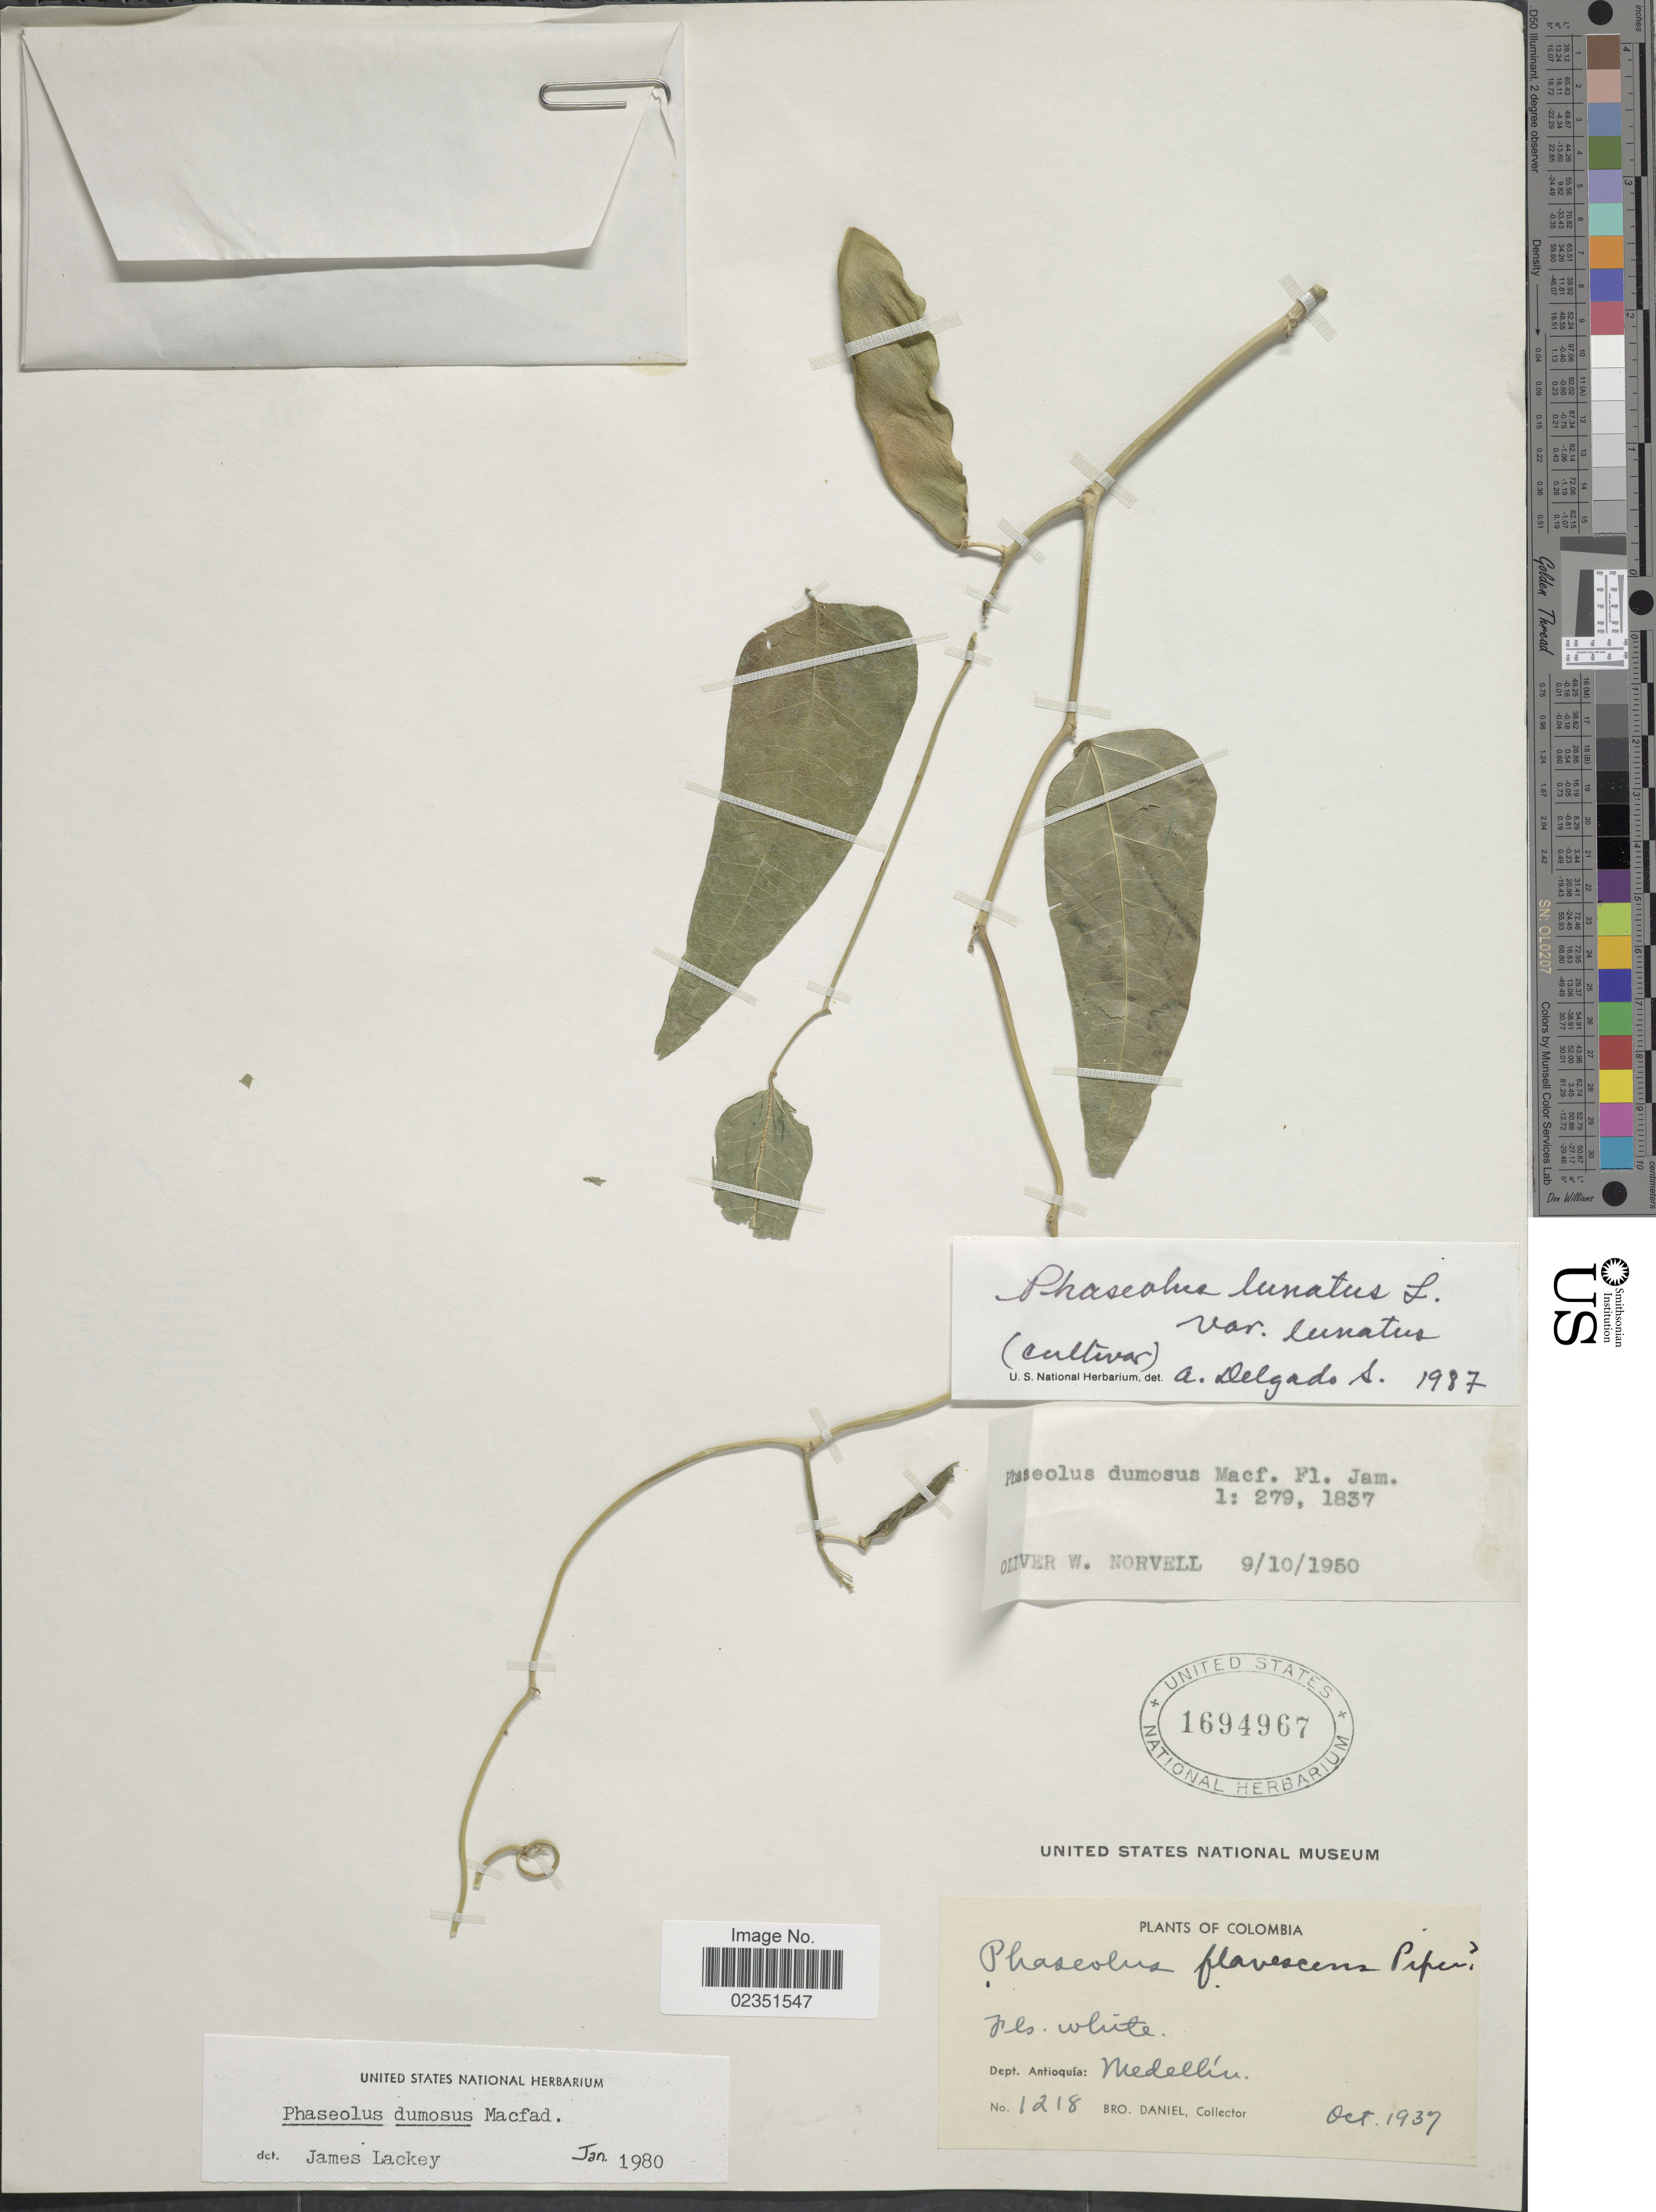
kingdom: Plantae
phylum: Tracheophyta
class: Magnoliopsida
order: Fabales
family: Fabaceae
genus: Phaseolus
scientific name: Phaseolus lunatus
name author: L.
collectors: Bro. Daniel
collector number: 1218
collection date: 1937-10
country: Colombia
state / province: Antioquia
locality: Medellin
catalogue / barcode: US 1694967